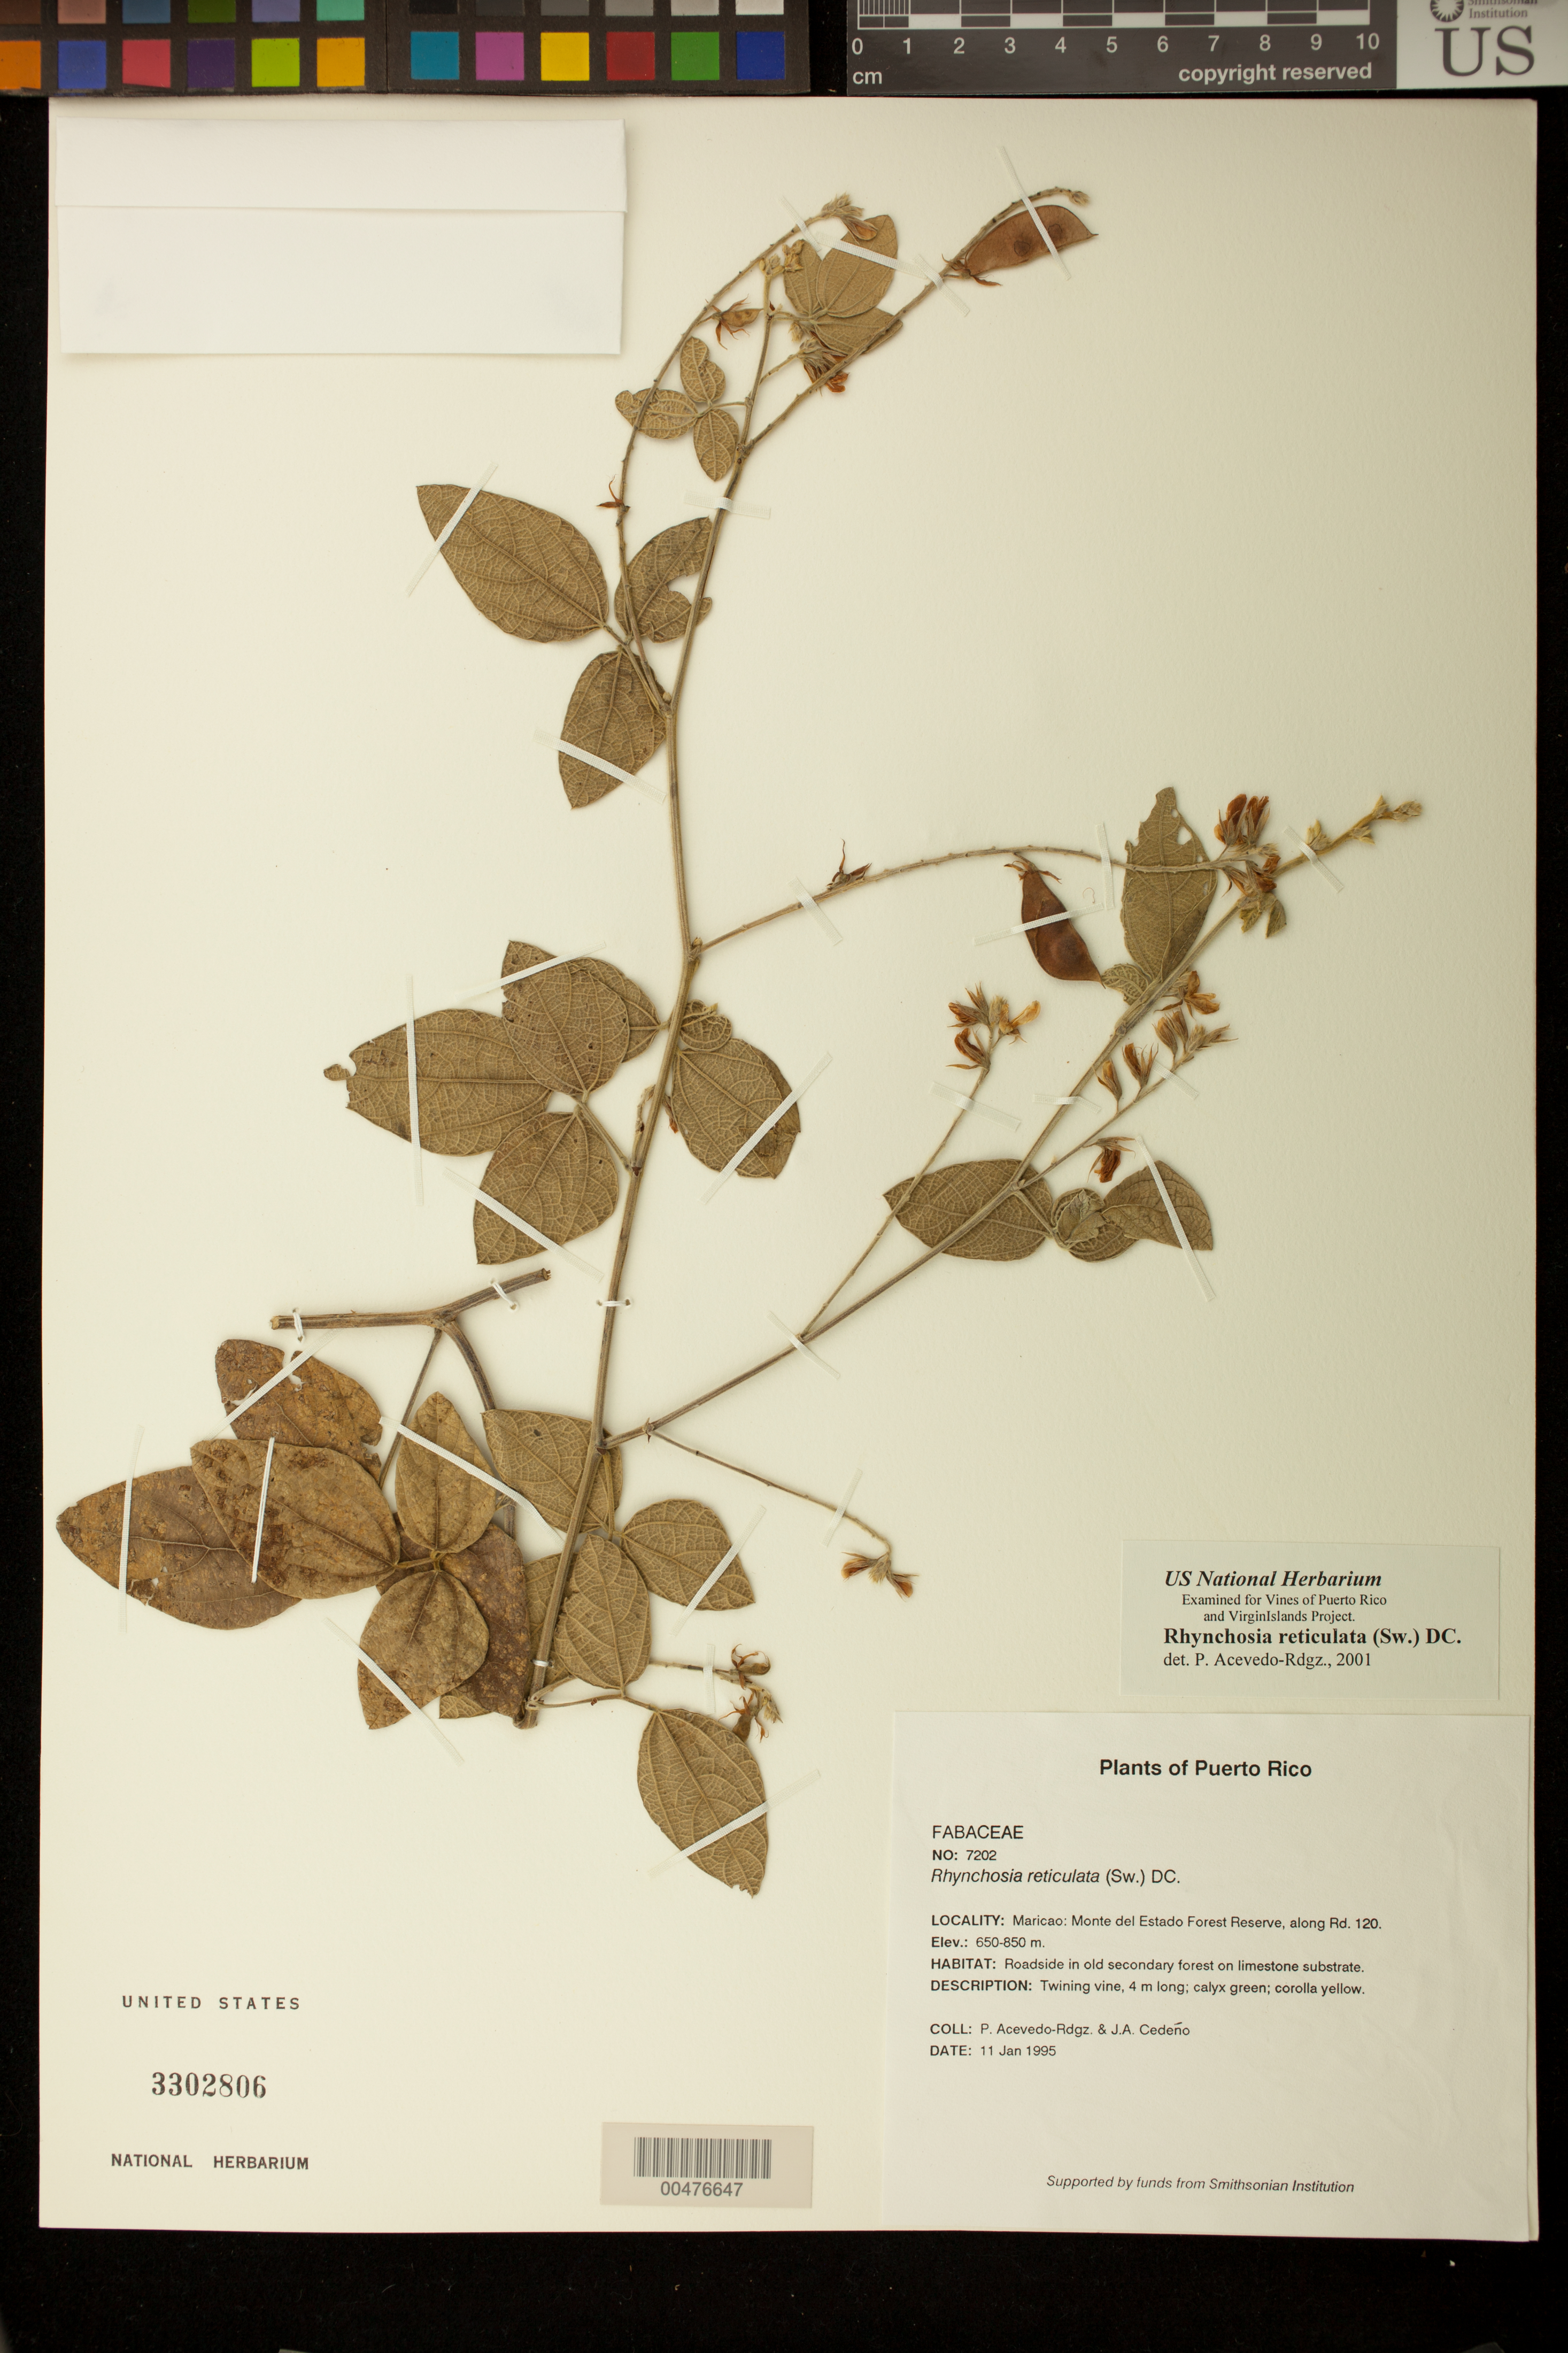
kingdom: Plantae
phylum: Tracheophyta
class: Magnoliopsida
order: Fabales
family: Fabaceae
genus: Rhynchosia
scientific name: Rhynchosia reticulata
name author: (Sw.) DC.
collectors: P. Acevedo-Rodr. & J. A. Cedeño M.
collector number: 7202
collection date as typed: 11 Jan 1995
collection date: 1995-01-11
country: Puerto Rico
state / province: Maricao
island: Puerto Rico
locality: Maricao: Monte del Estado Forest Reserve, along Rd. 120.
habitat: Roadside in old secondary forest on limestone substrate.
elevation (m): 650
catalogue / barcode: US 3302806